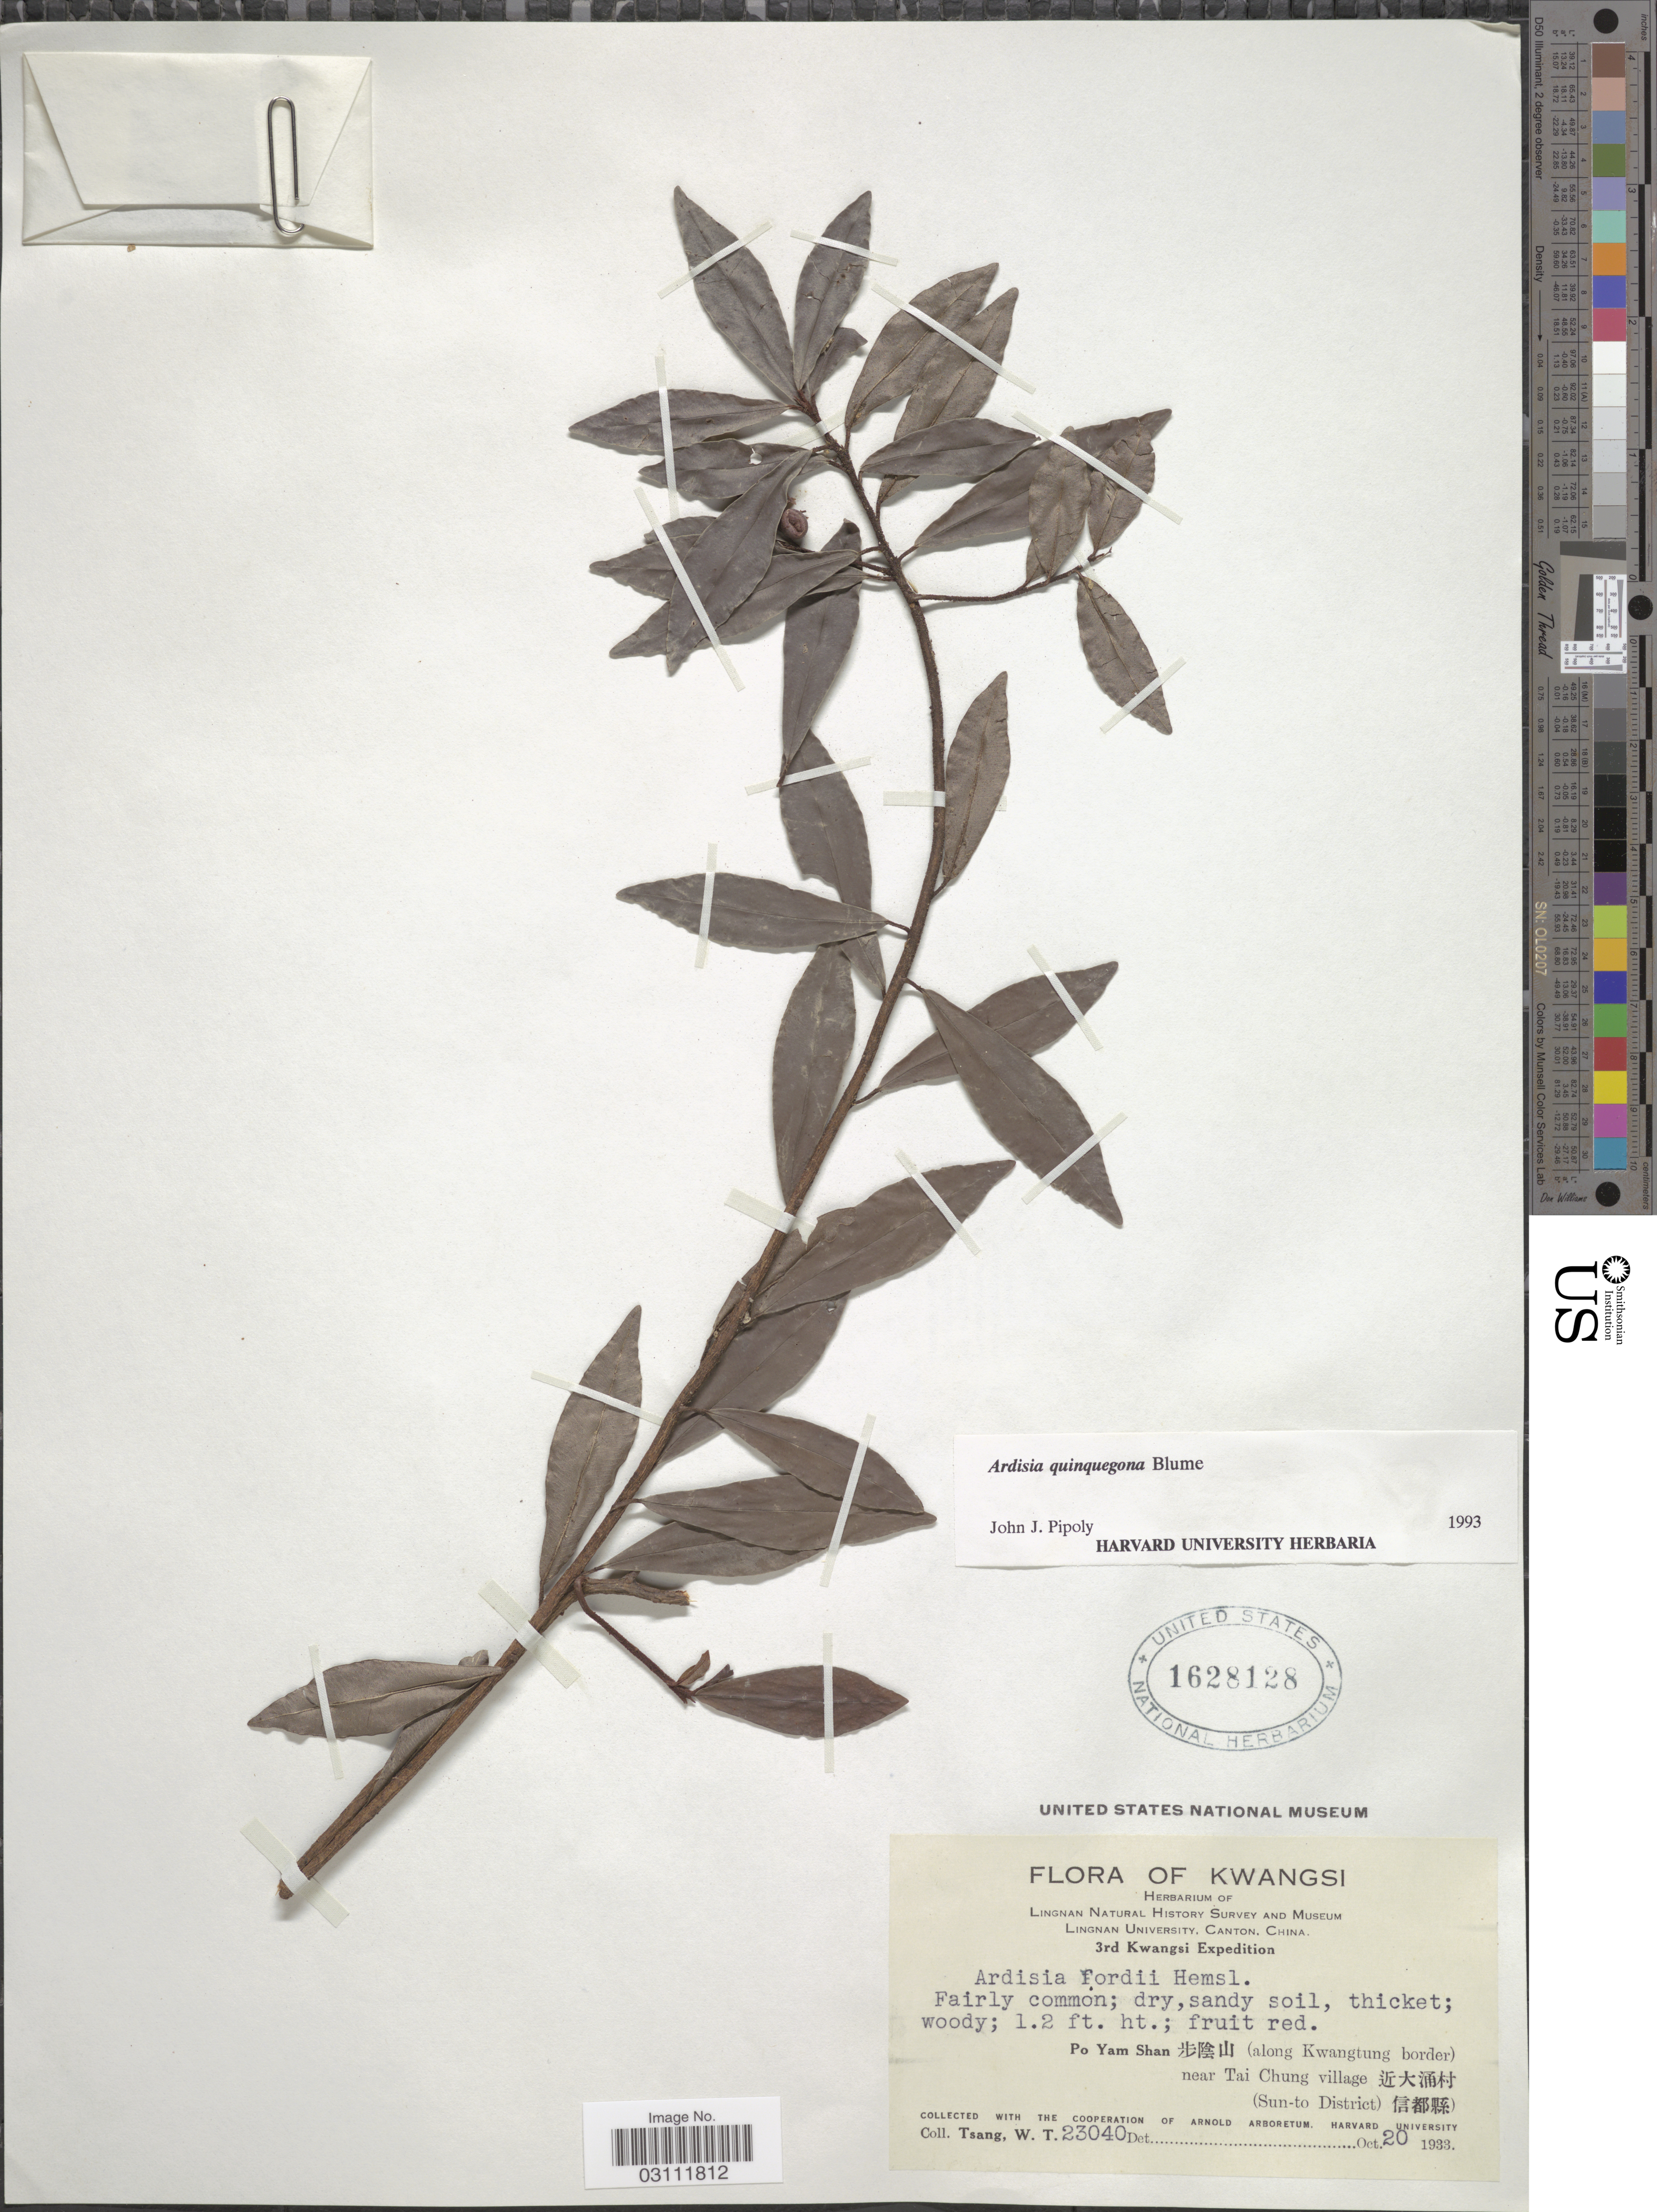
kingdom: Plantae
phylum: Tracheophyta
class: Magnoliopsida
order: Ericales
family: Primulaceae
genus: Ardisia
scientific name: Ardisia quinquegona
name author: Blume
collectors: W. T. Tsang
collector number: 23040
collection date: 1933-10-20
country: China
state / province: Guangxi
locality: Kwangsi Po Yam Shan (along Kwangtung border) near Tai Chung village (Sun-to District).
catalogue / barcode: US 1628128